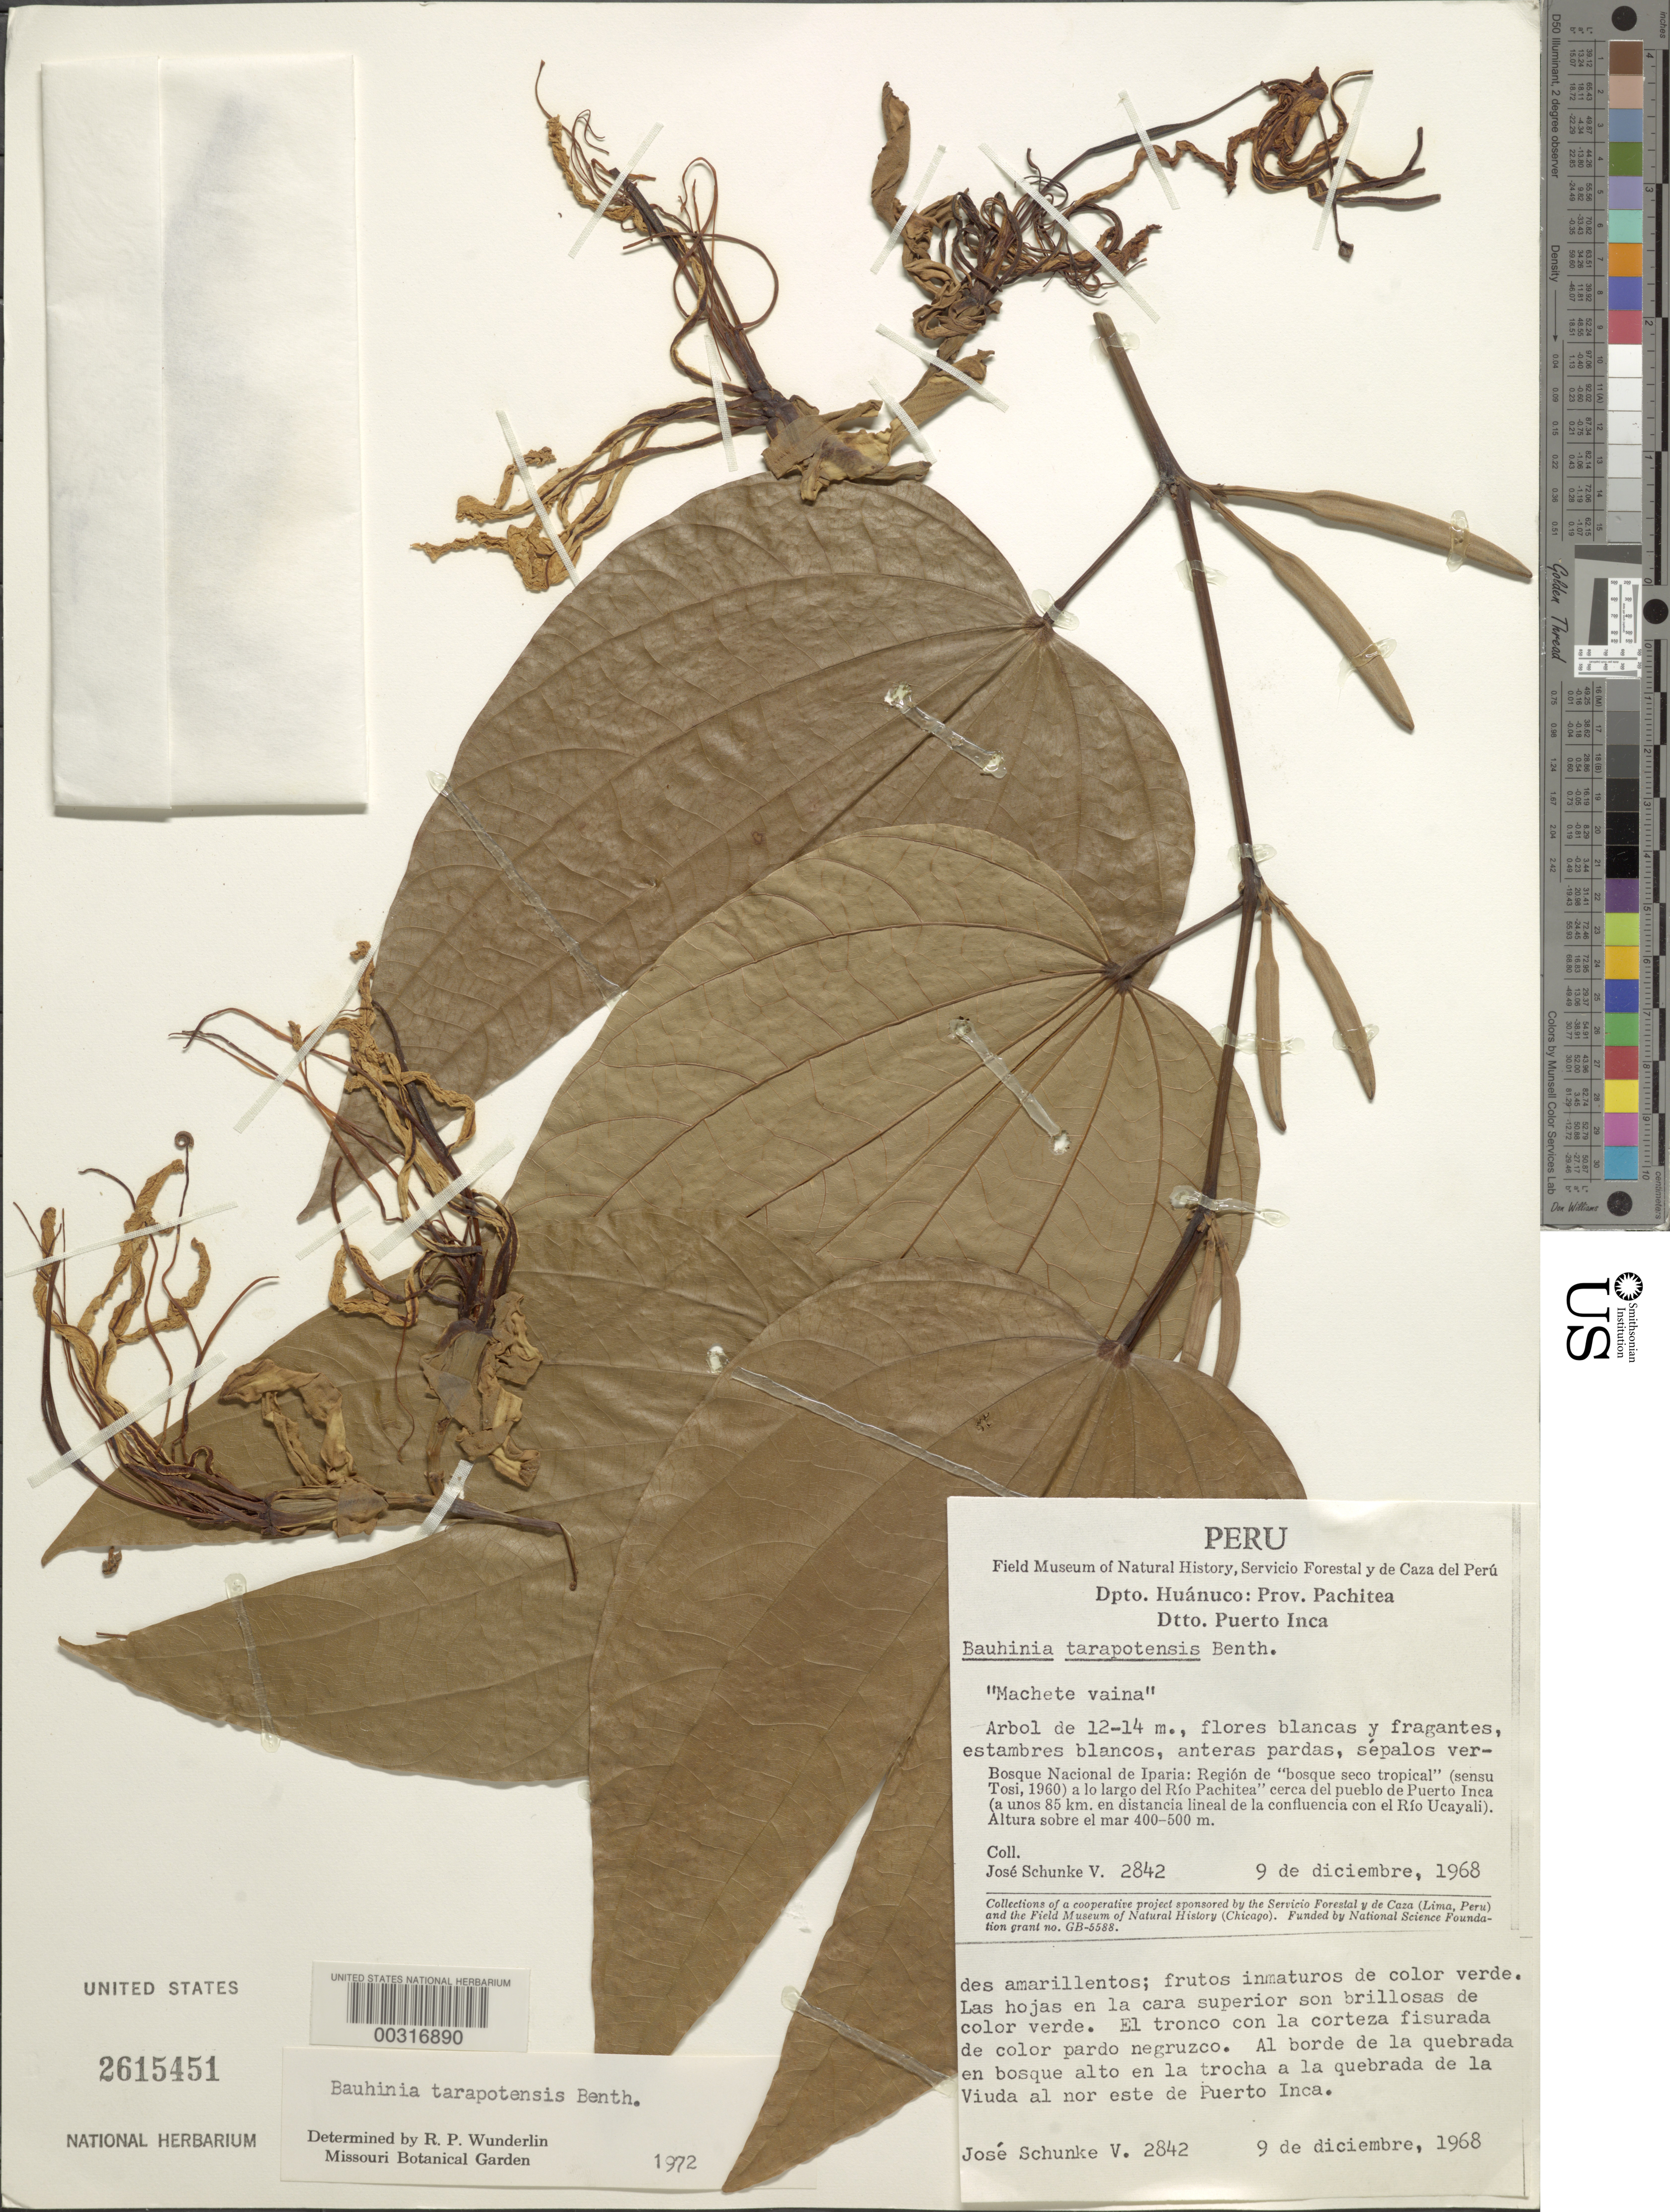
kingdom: Plantae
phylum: Tracheophyta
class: Magnoliopsida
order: Fabales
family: Fabaceae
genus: Bauhinia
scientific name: Bauhinia tarapotensis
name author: Benth.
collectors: J. Schunke Vigo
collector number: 2842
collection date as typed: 09 Dec 1968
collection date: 1968-12-09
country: Peru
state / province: Huánuco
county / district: Pachitea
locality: Puerto inca dtto.; bosque nacional de iparia, along the rio pachitea near pueblo puerto inca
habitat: Secondary tropical forest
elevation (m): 400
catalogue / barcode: US 2615451